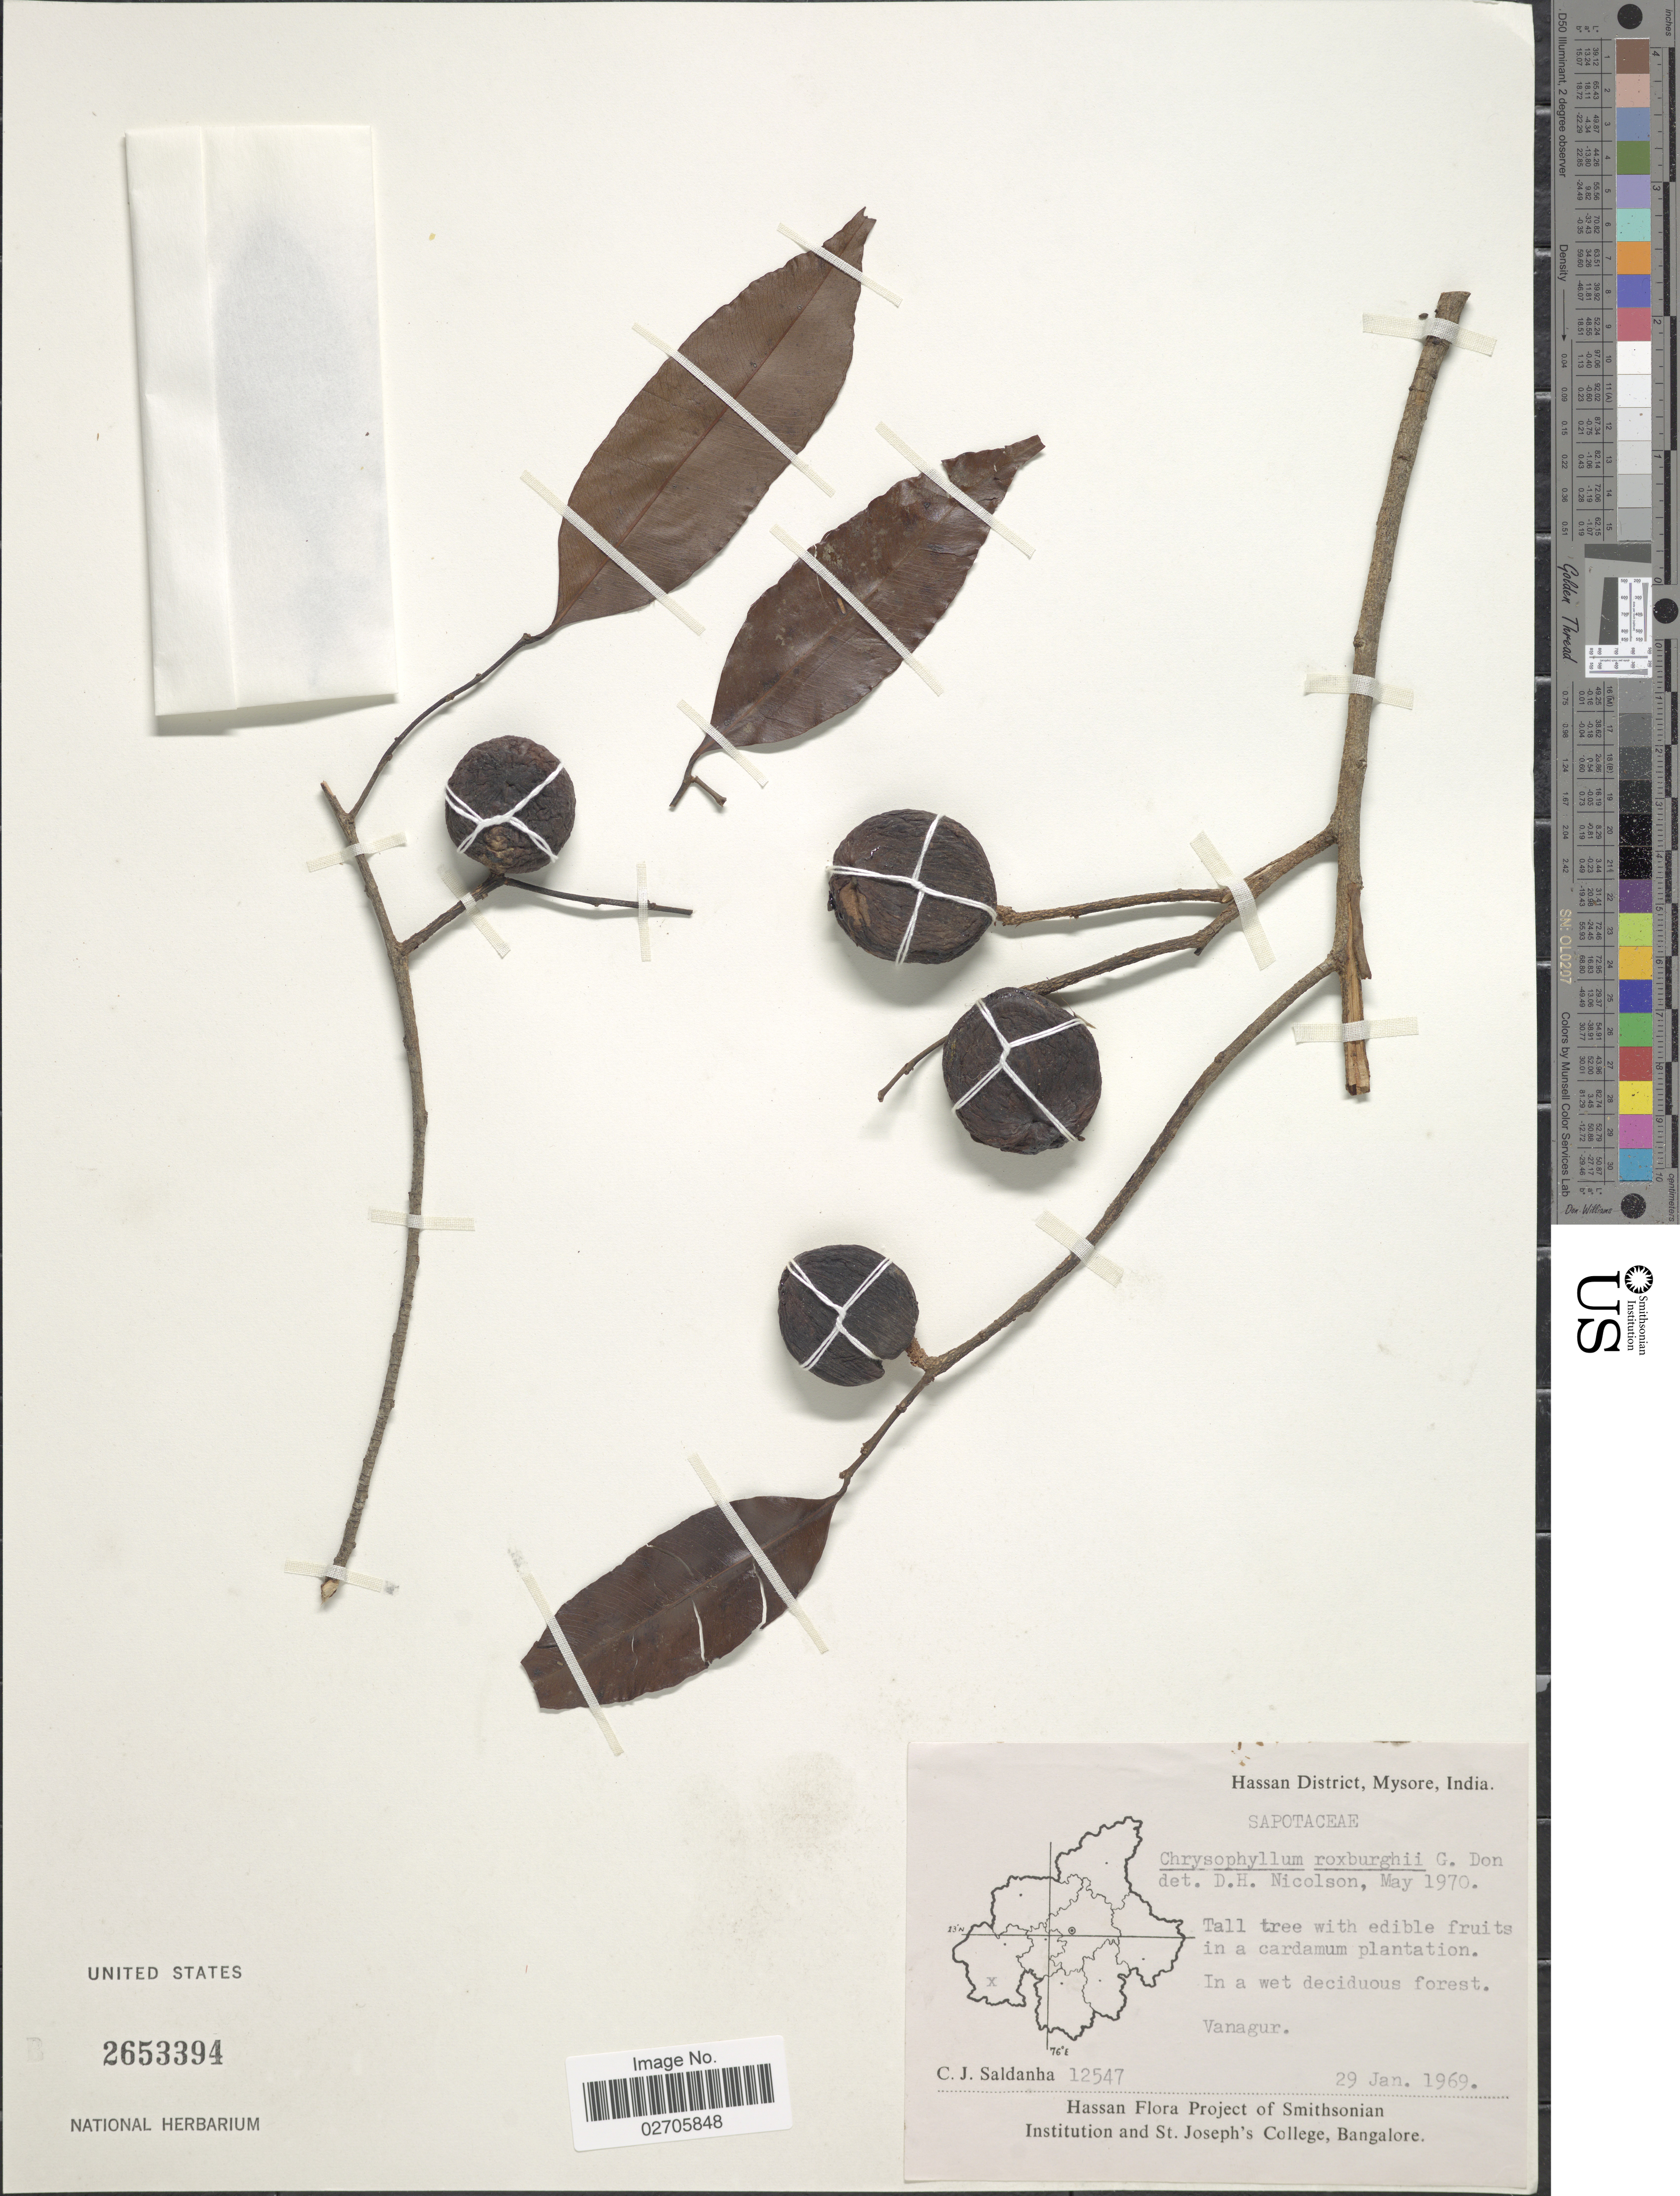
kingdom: Plantae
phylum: Tracheophyta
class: Magnoliopsida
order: Ericales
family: Sapotaceae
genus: Chrysophyllum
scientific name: Chrysophyllum roxburghii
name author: G. Don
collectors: C. Saldanha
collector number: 12547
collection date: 1969-01-29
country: India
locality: Hassan District, Mysore, In a wet deciduous forests. Vanagur.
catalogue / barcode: US 2653394